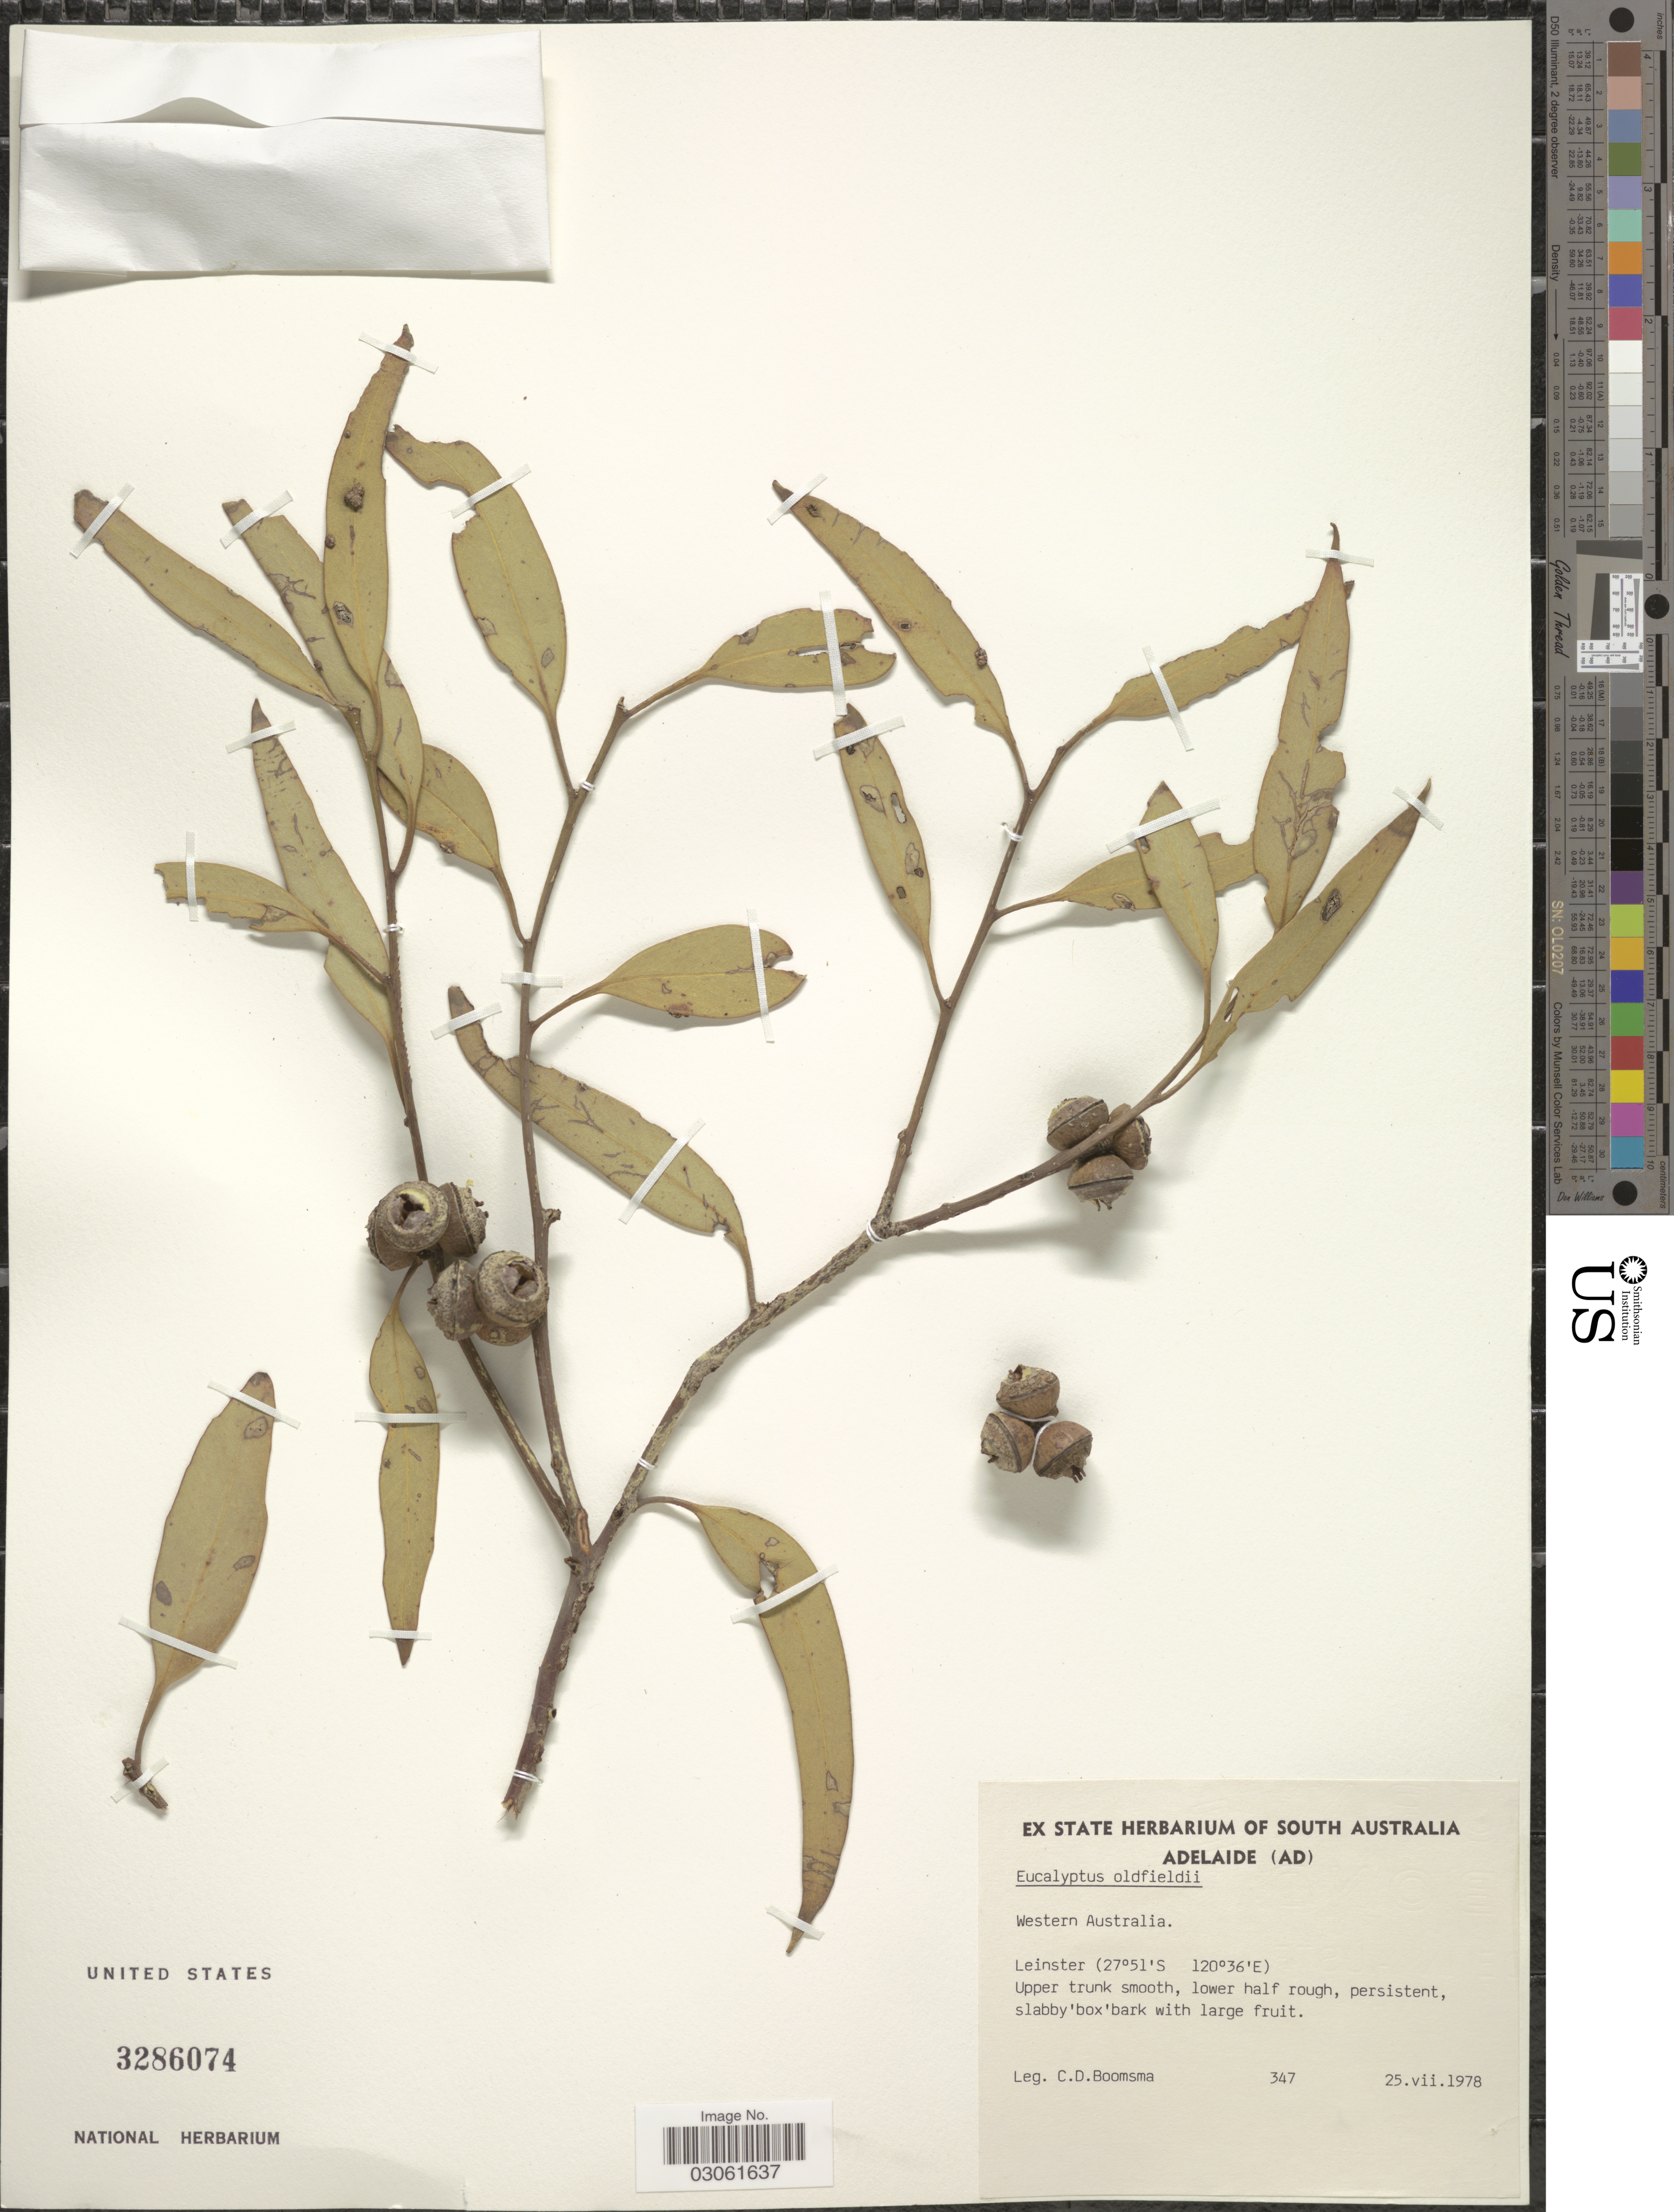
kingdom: Plantae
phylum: Tracheophyta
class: Magnoliopsida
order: Myrtales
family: Myrtaceae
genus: Eucalyptus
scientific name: Eucalyptus oldfieldii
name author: F. Muell.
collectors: C. Boomsma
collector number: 347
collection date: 1978-07-25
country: Australia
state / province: Western Australia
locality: Leinster. Upper trunk smooth.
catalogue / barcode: US 3286074